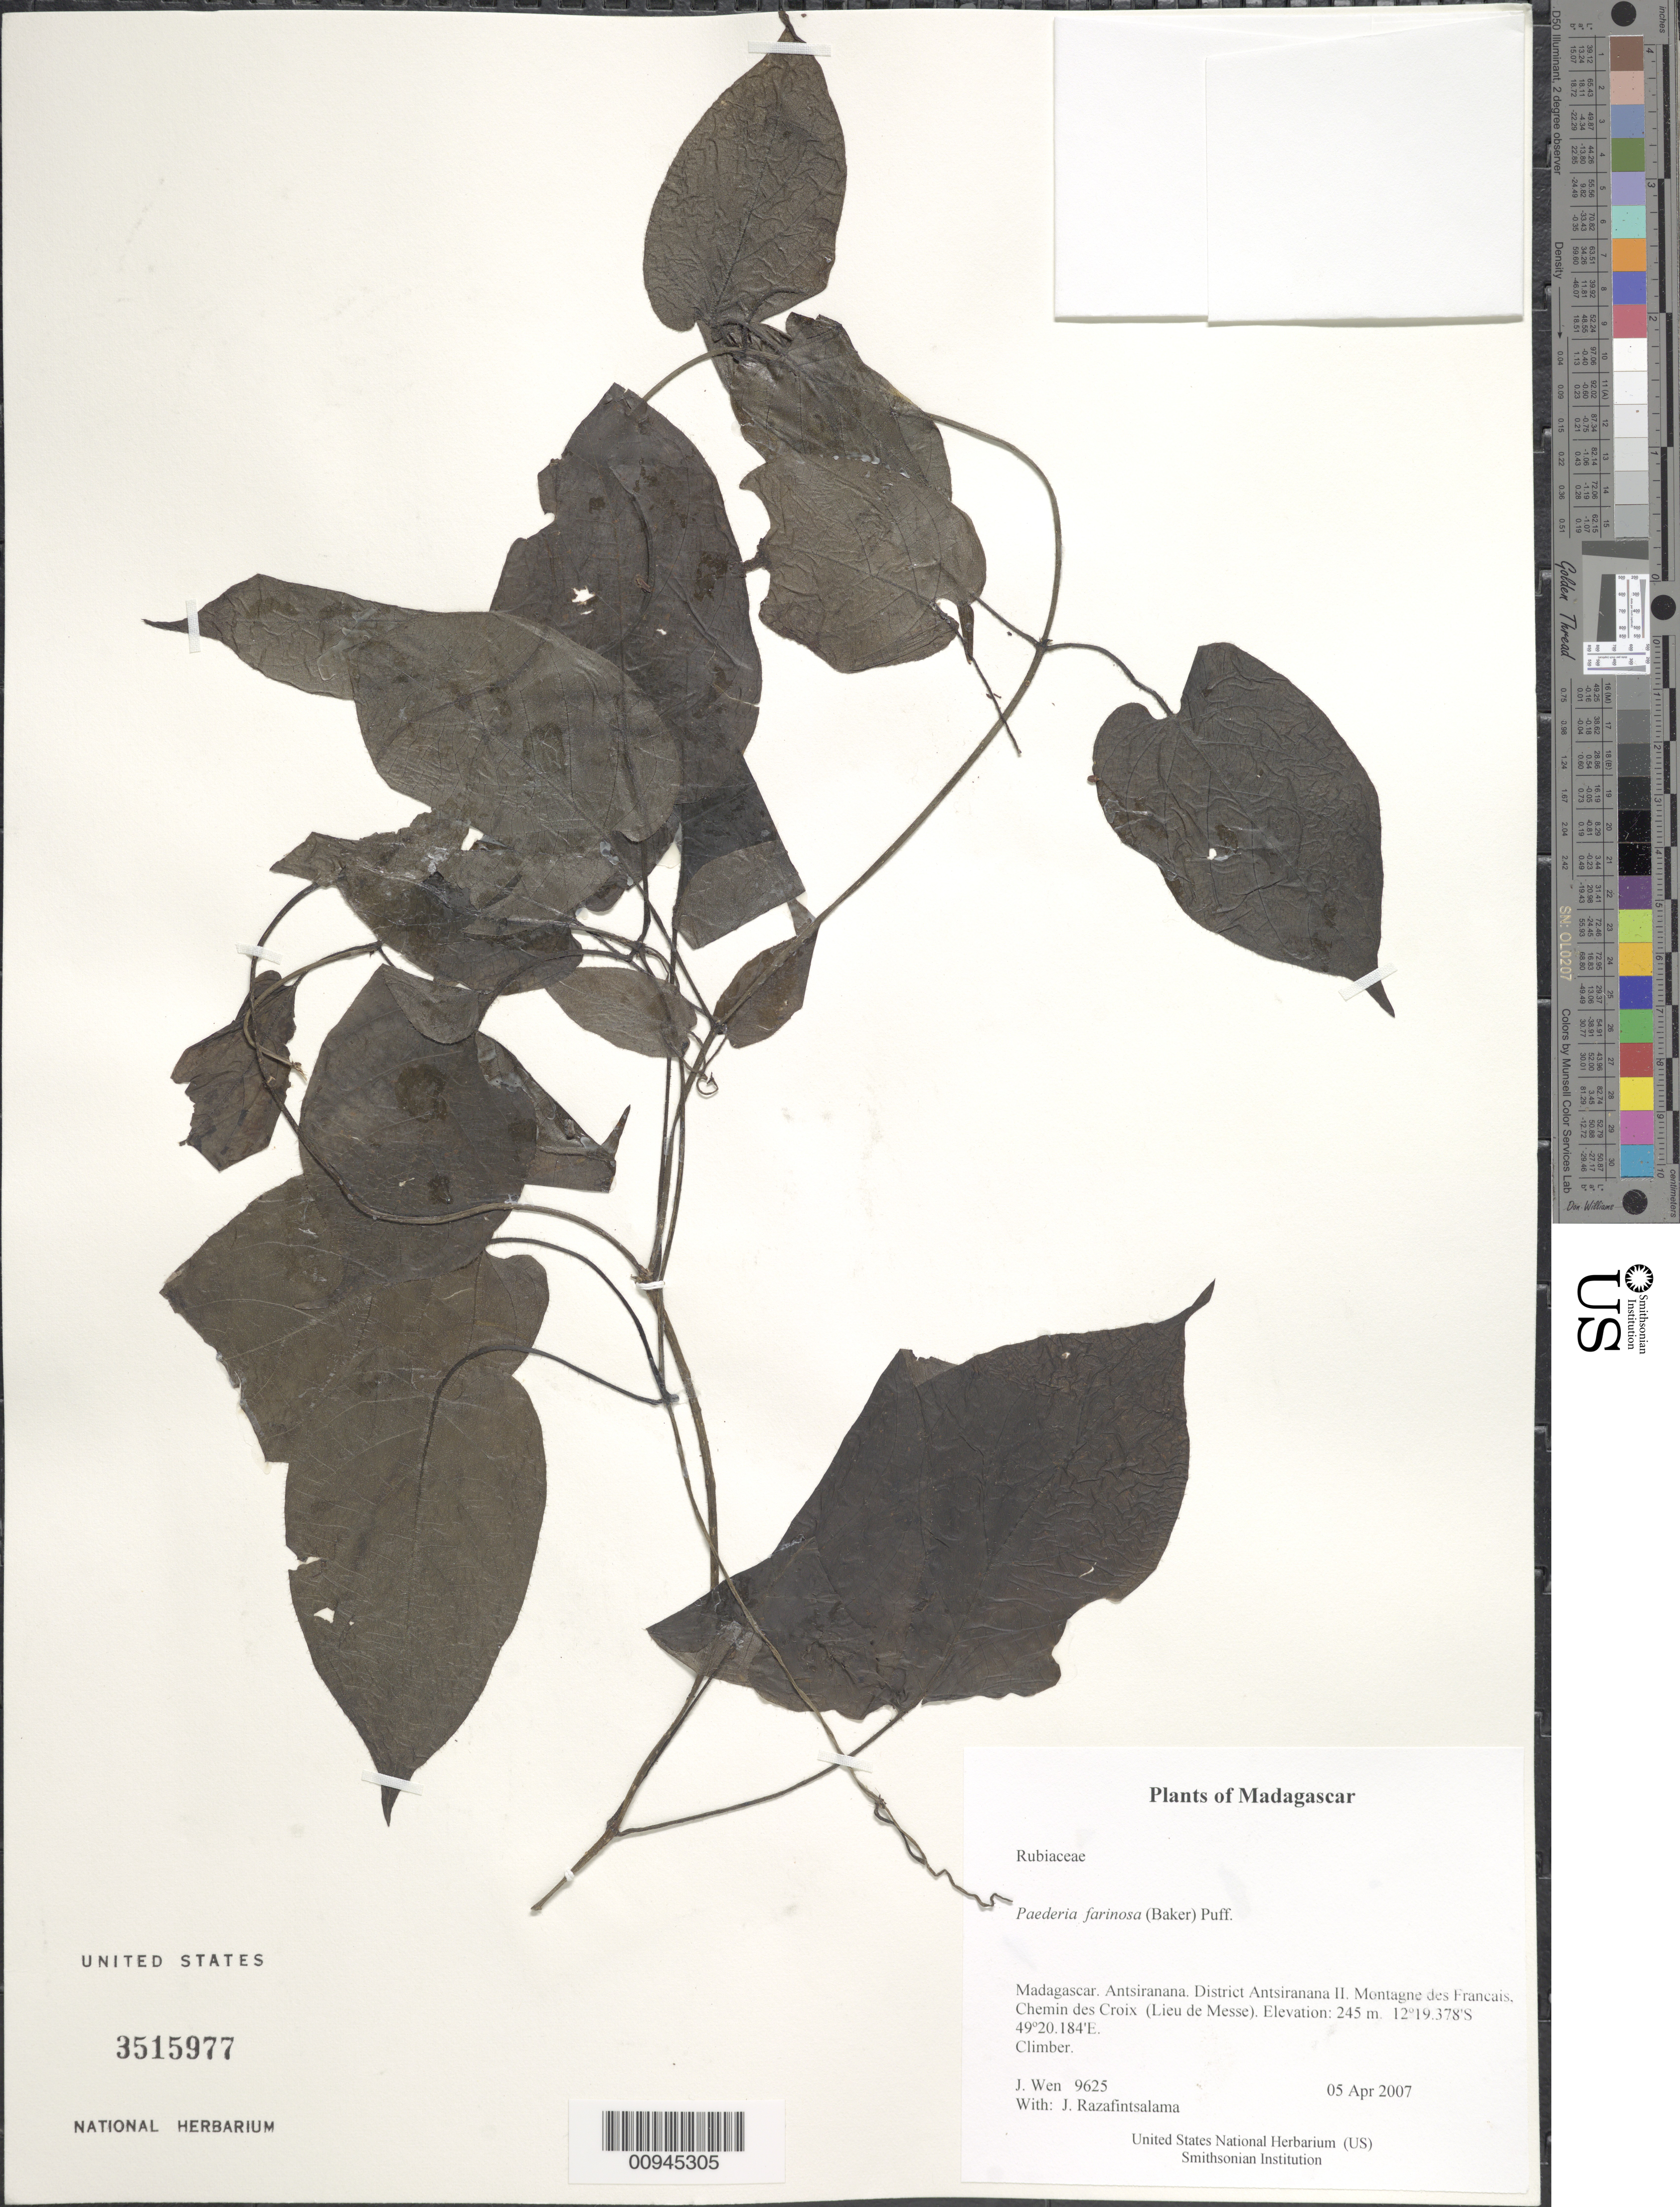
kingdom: Plantae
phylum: Tracheophyta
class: Magnoliopsida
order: Gentianales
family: Rubiaceae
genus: Paederia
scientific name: Paederia farinosa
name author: (Baker) Puff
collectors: J. Wen & J. Razafintsalama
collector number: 9625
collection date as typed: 05 Apr 2007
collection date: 2007-04-05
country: Madagascar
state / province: Diana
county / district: Antsiranana II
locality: District Antsiranana II. Montagne des Francais, Chemin des Croix (Lieu de Messe).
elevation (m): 245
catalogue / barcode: US 3515977